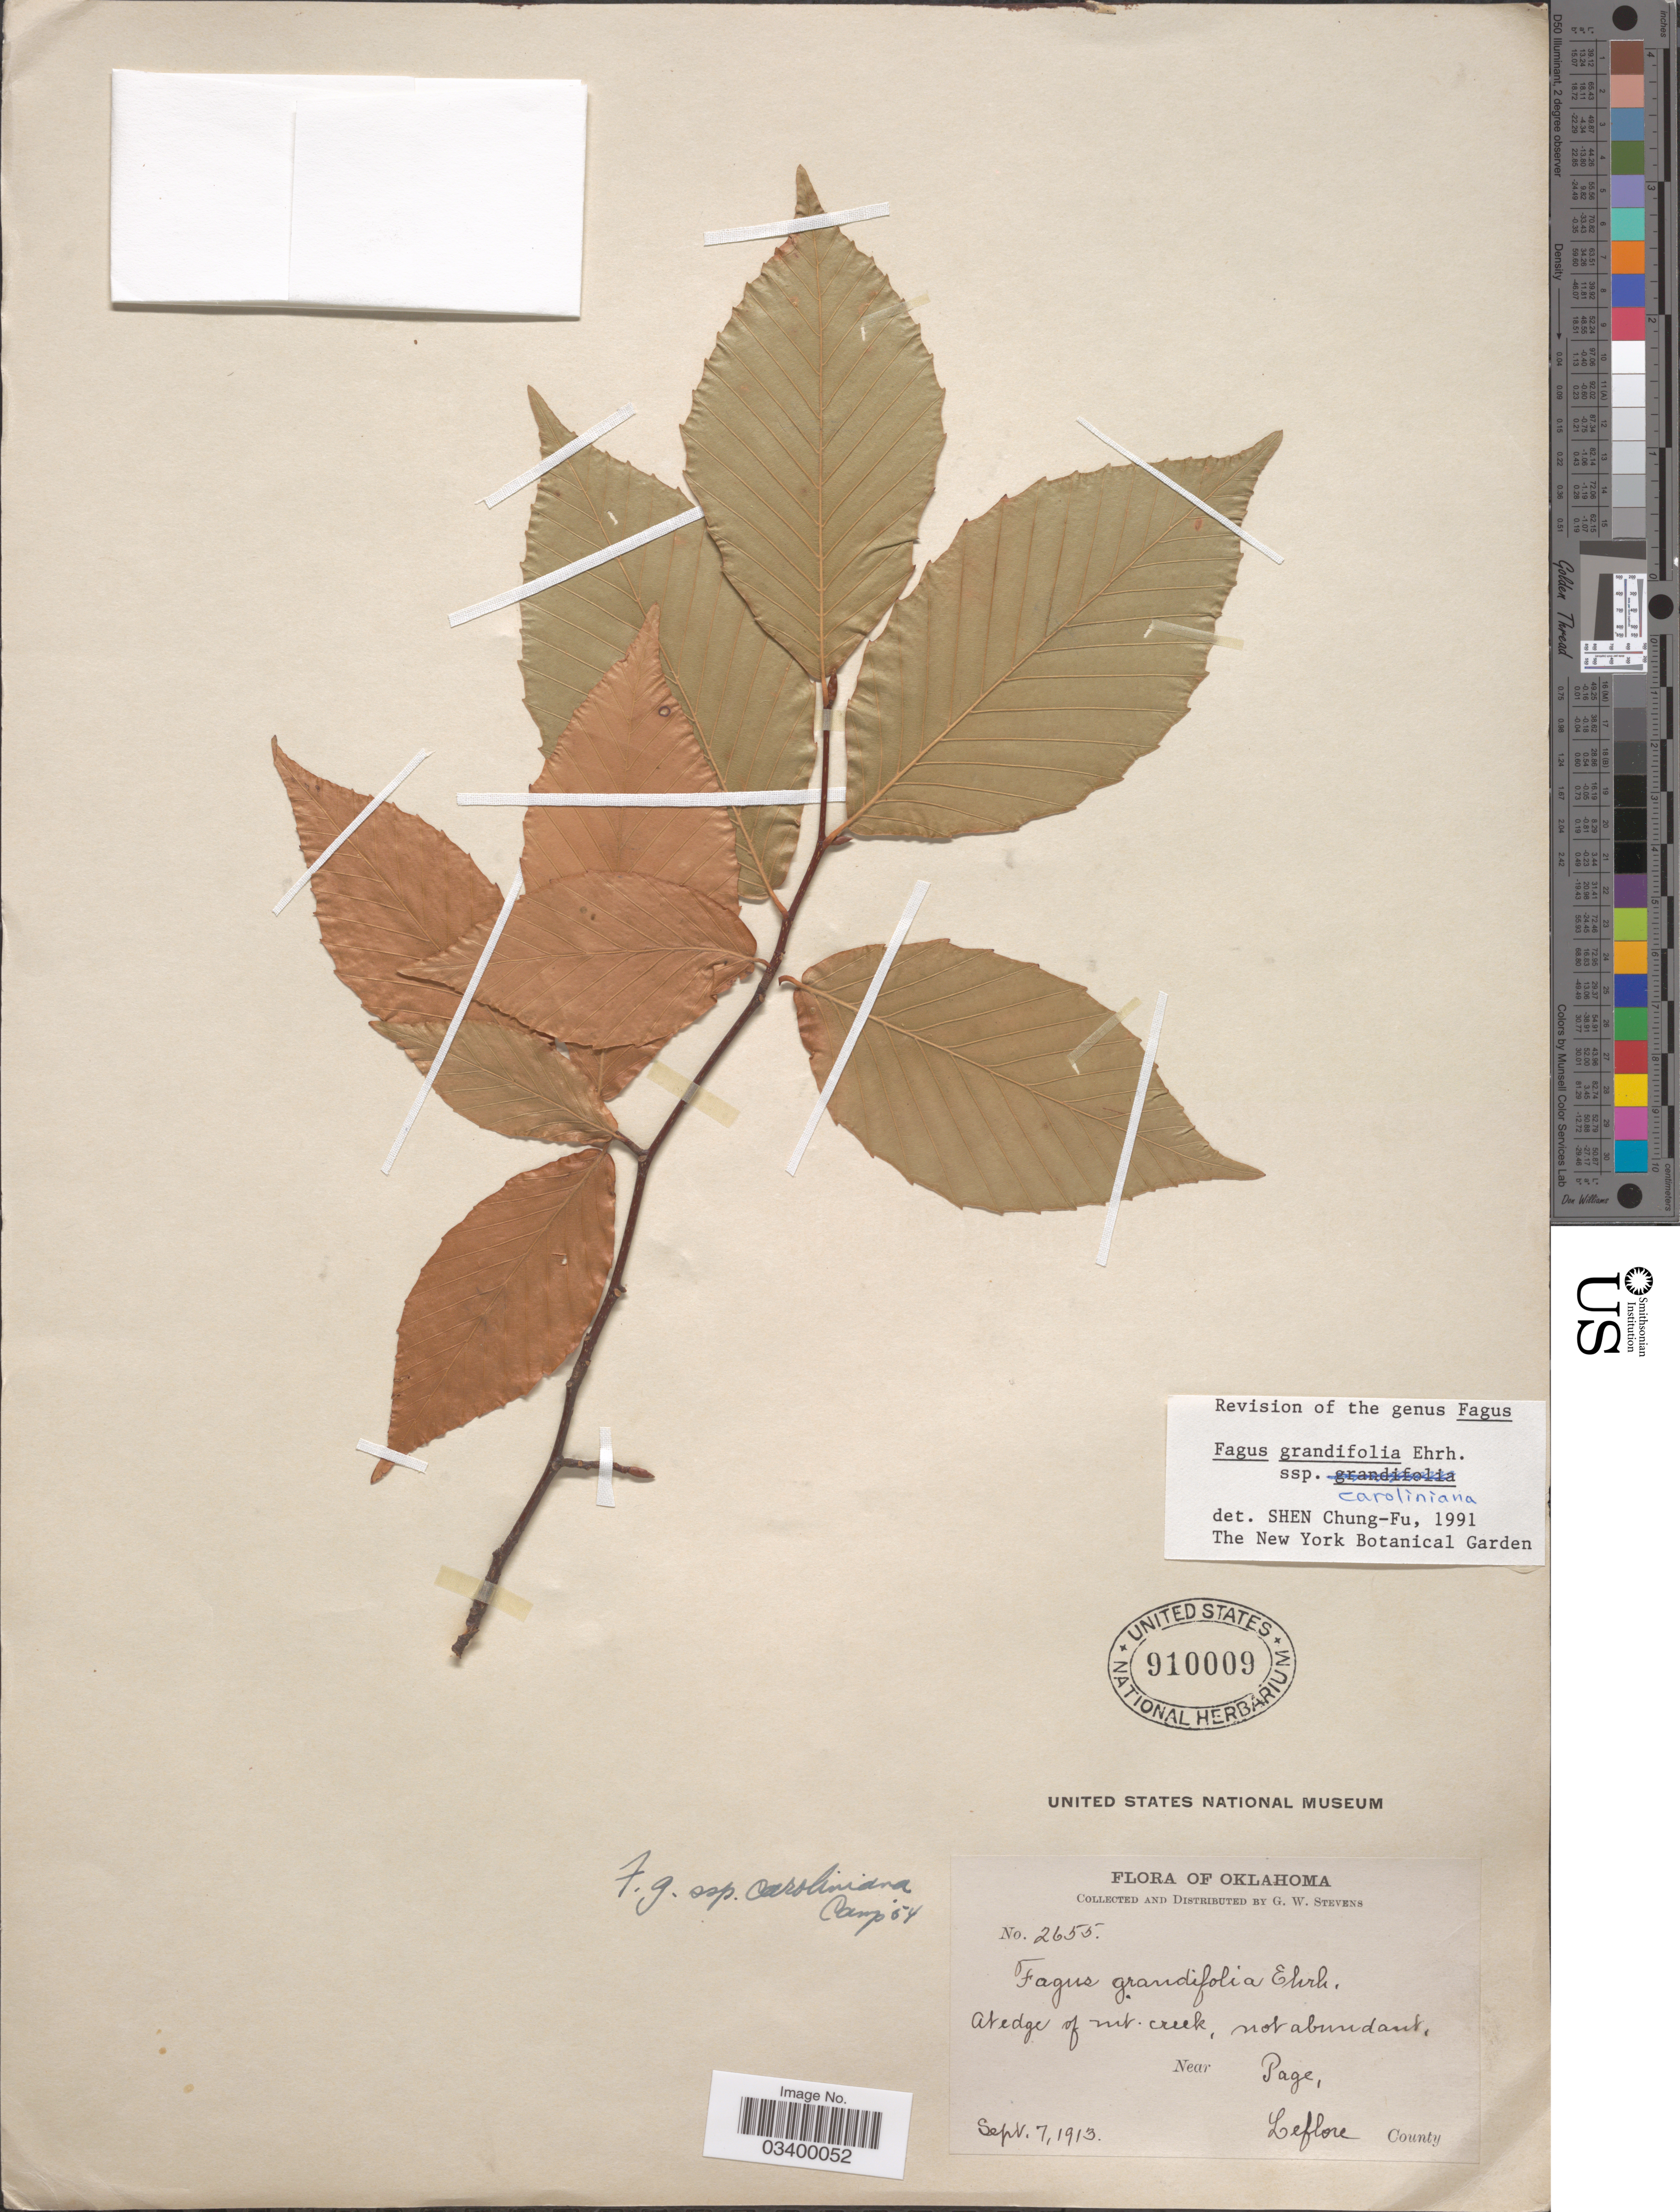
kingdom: Plantae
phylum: Tracheophyta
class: Magnoliopsida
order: Fagales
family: Fagaceae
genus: Fagus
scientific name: Fagus grandifolia subsp. caroliniana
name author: (Loudon) Fernald & Rehder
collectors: G. W. Stevens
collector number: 2655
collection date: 1913-09-07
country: United States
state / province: Oklahoma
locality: Near Page, Leflore County.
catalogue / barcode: US 910009